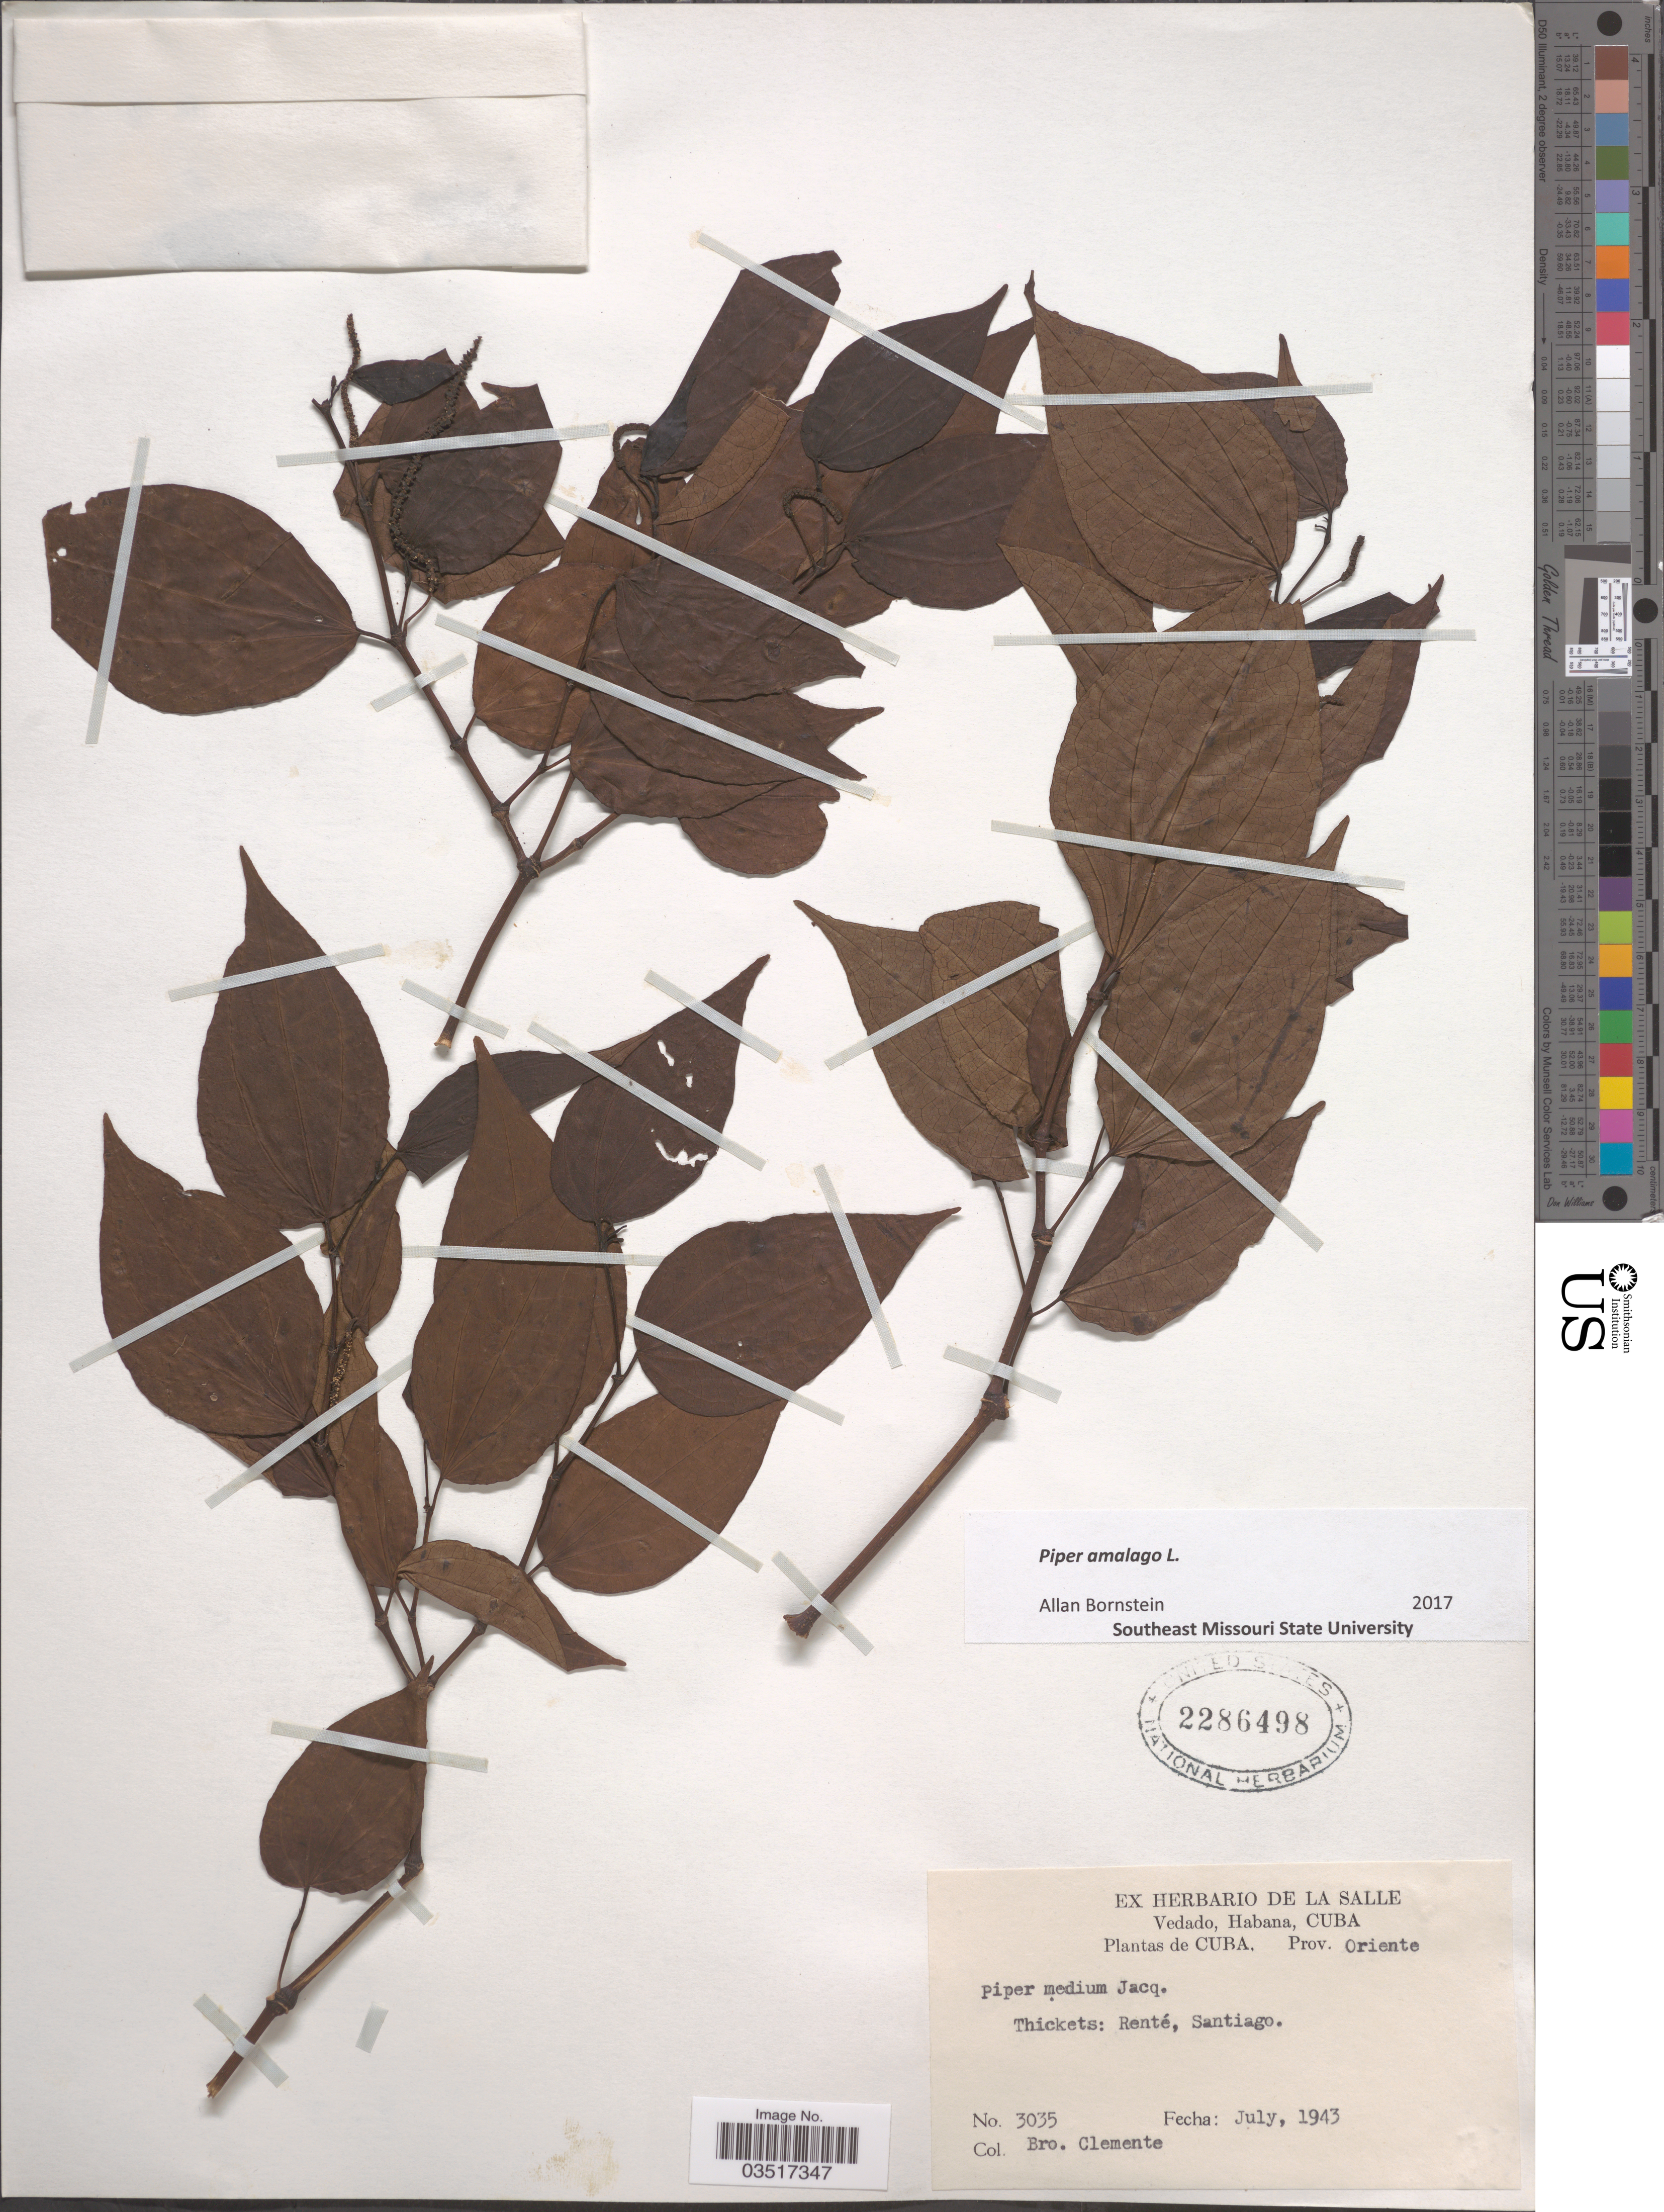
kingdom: Plantae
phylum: Tracheophyta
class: Magnoliopsida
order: Piperales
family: Piperaceae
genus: Piper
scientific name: Piper amalago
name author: L.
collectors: Bro. Clemente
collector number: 3035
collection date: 1943-07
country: Cuba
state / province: Oriente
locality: Thickets: Renté, Santiago.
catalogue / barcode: US 2286498